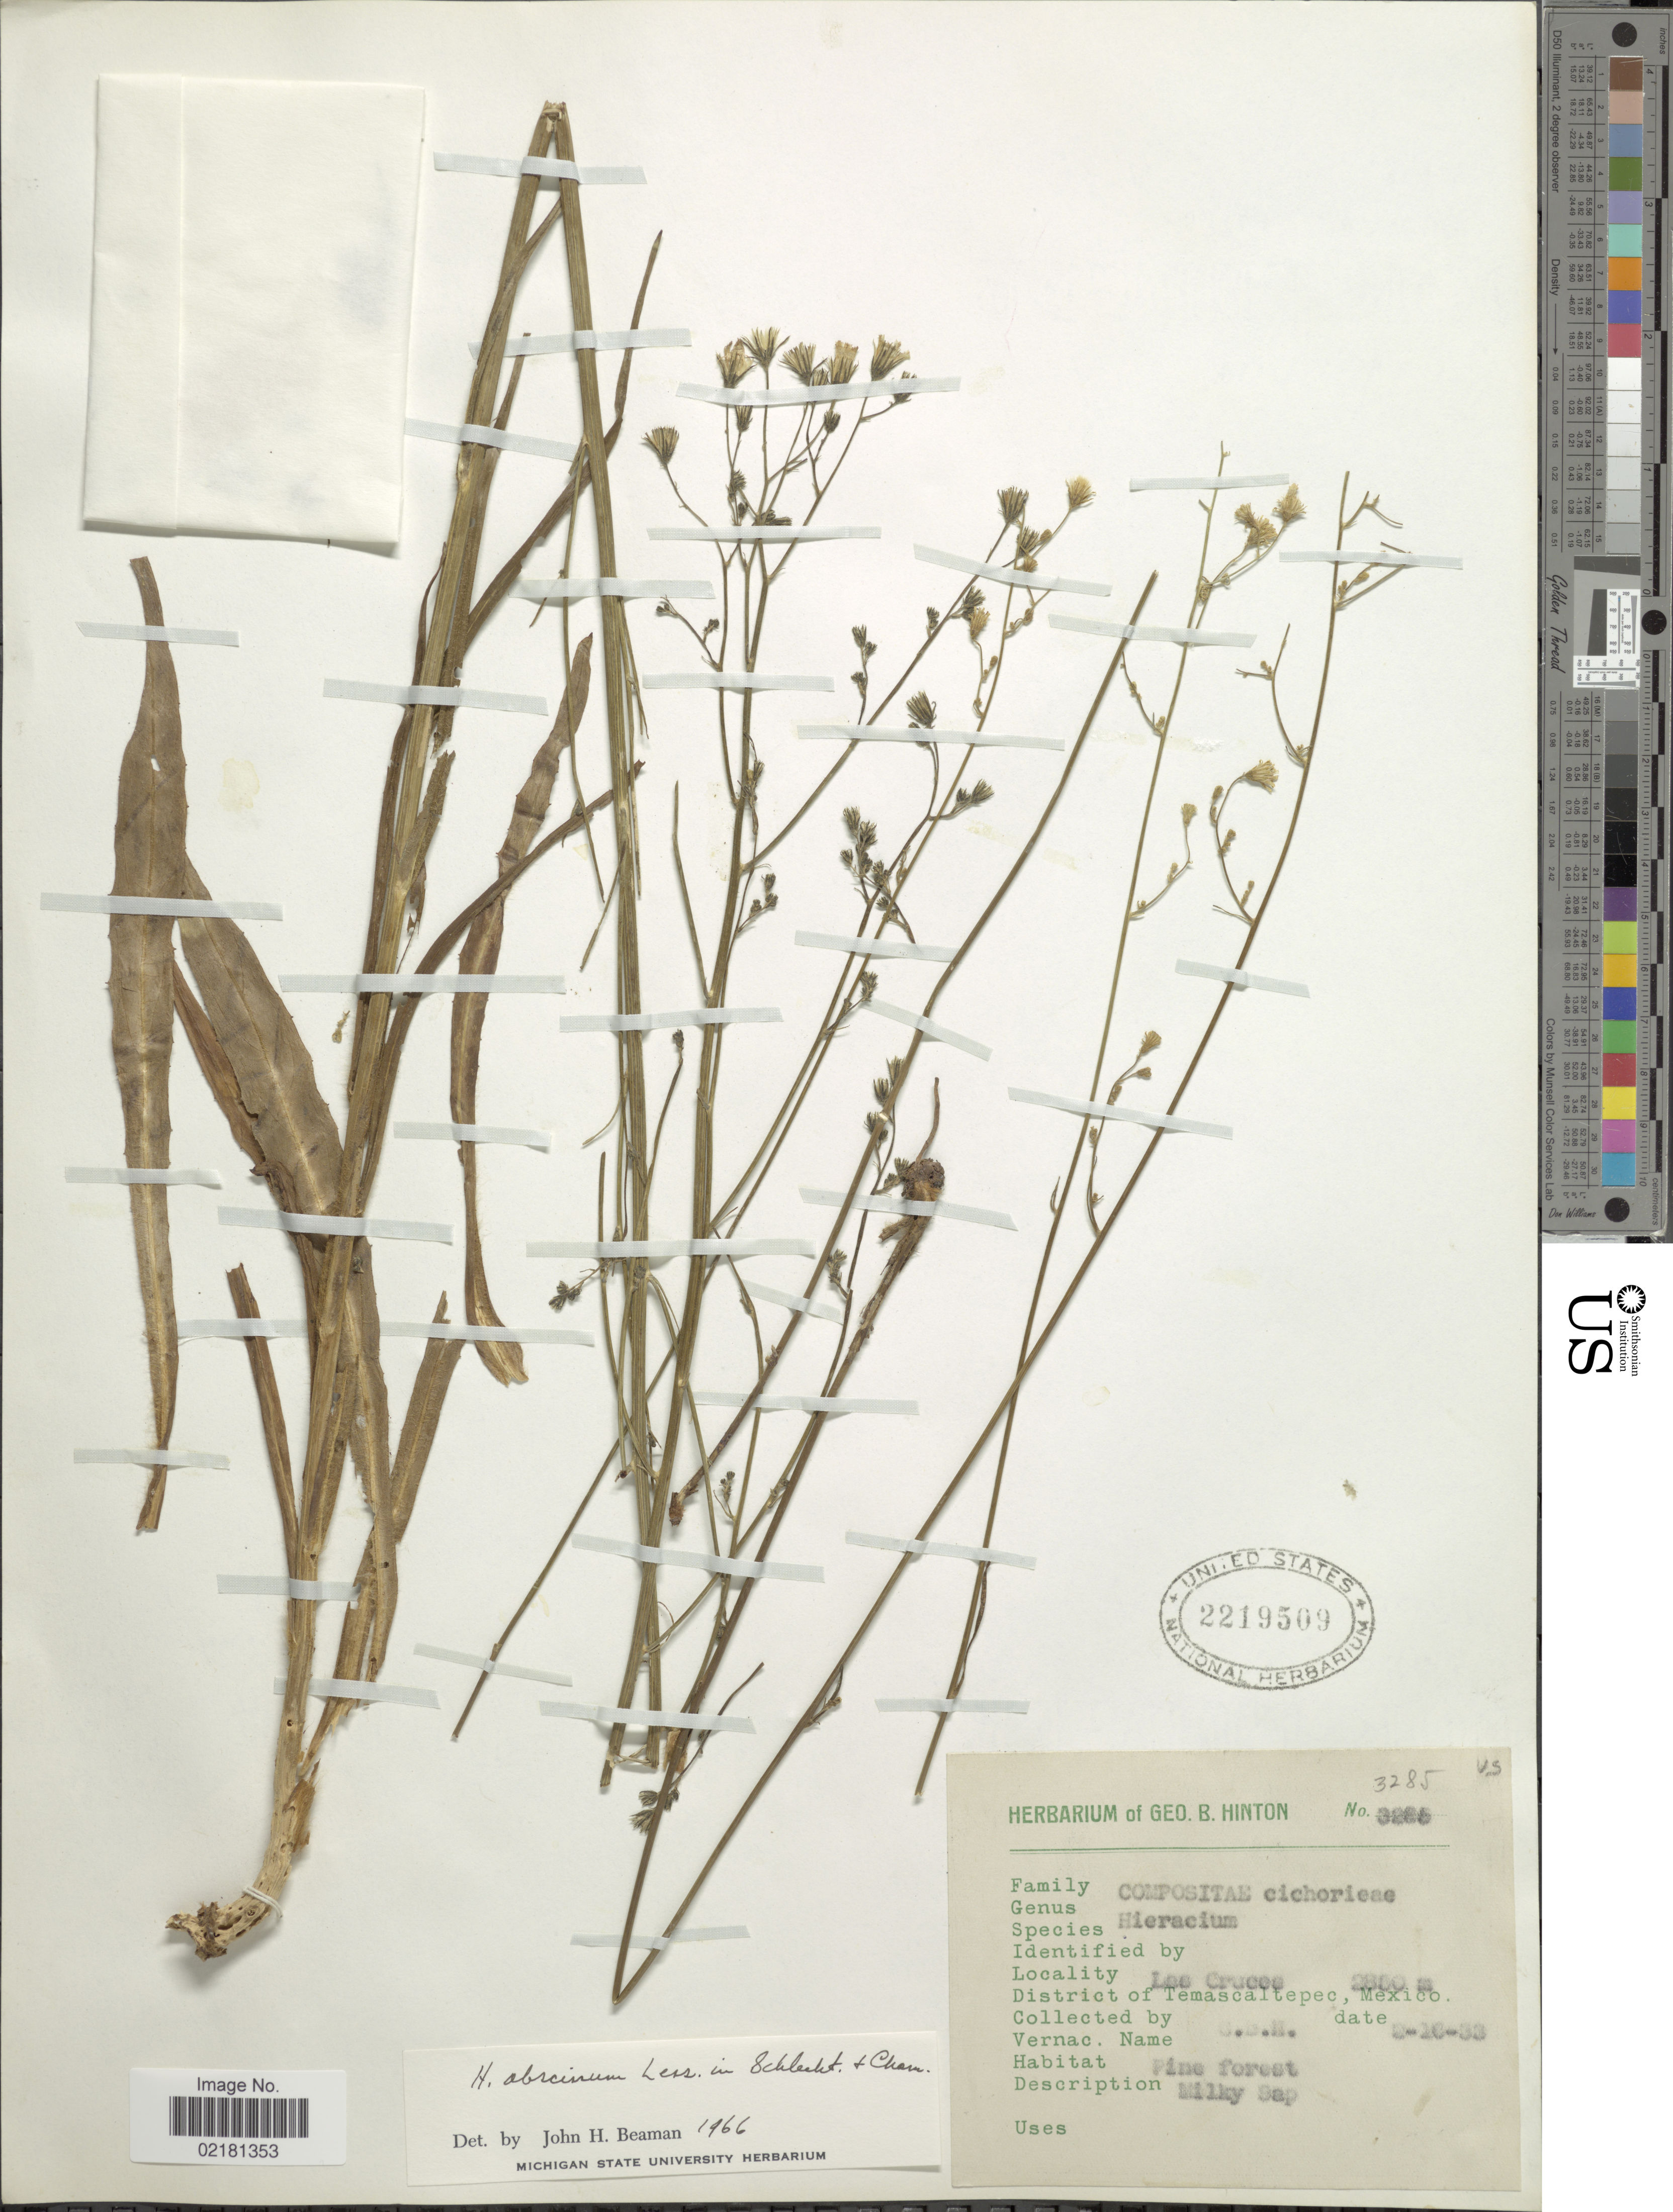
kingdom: Plantae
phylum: Tracheophyta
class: Magnoliopsida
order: Asterales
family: Asteraceae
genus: Hieracium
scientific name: Hieracium abscissum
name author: Less.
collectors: G. B. Hinton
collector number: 3285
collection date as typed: Transcribed d/m/y: 16/2/33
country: Mexico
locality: Las Cruces, District of Temascaltepec.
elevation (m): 2850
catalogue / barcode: US 2219509